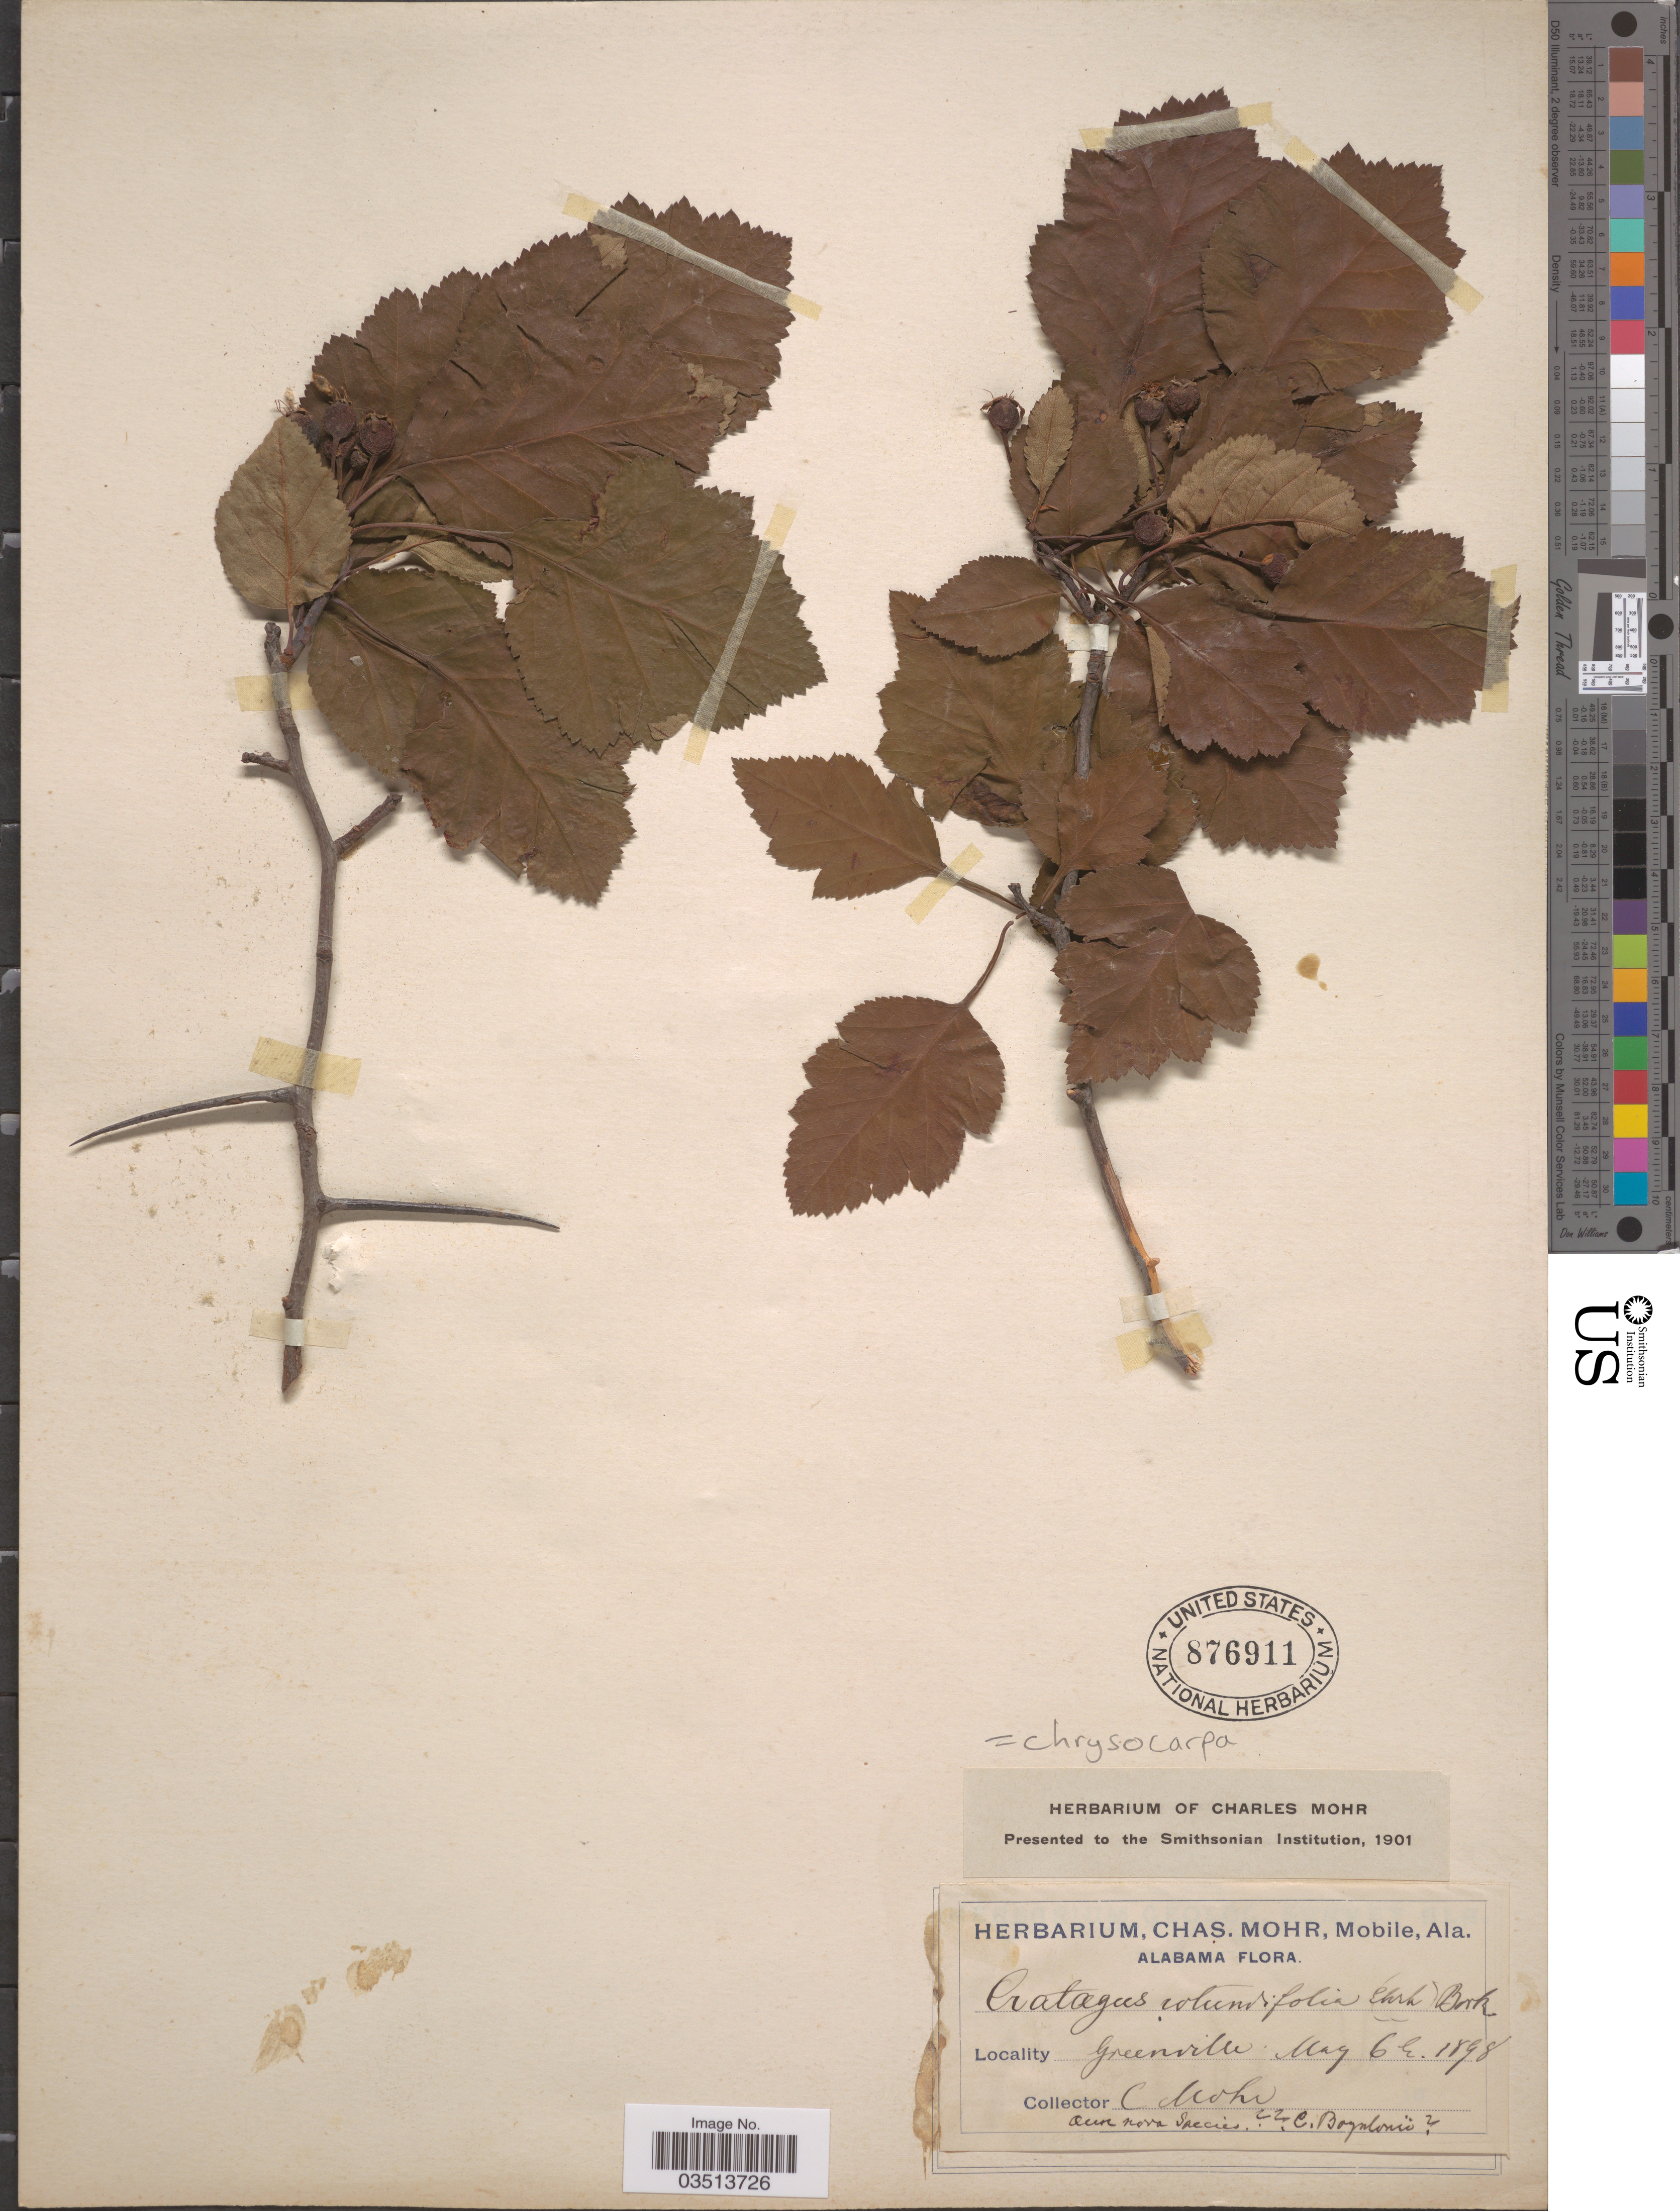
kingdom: Plantae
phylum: Tracheophyta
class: Magnoliopsida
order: Rosales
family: Rosaceae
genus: Crataegus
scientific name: Crataegus chrysocarpa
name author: Ashe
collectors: Mohr, C. T. (herbarium)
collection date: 1898-05-06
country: United States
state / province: Alabama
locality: Greenville.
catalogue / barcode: US 876911